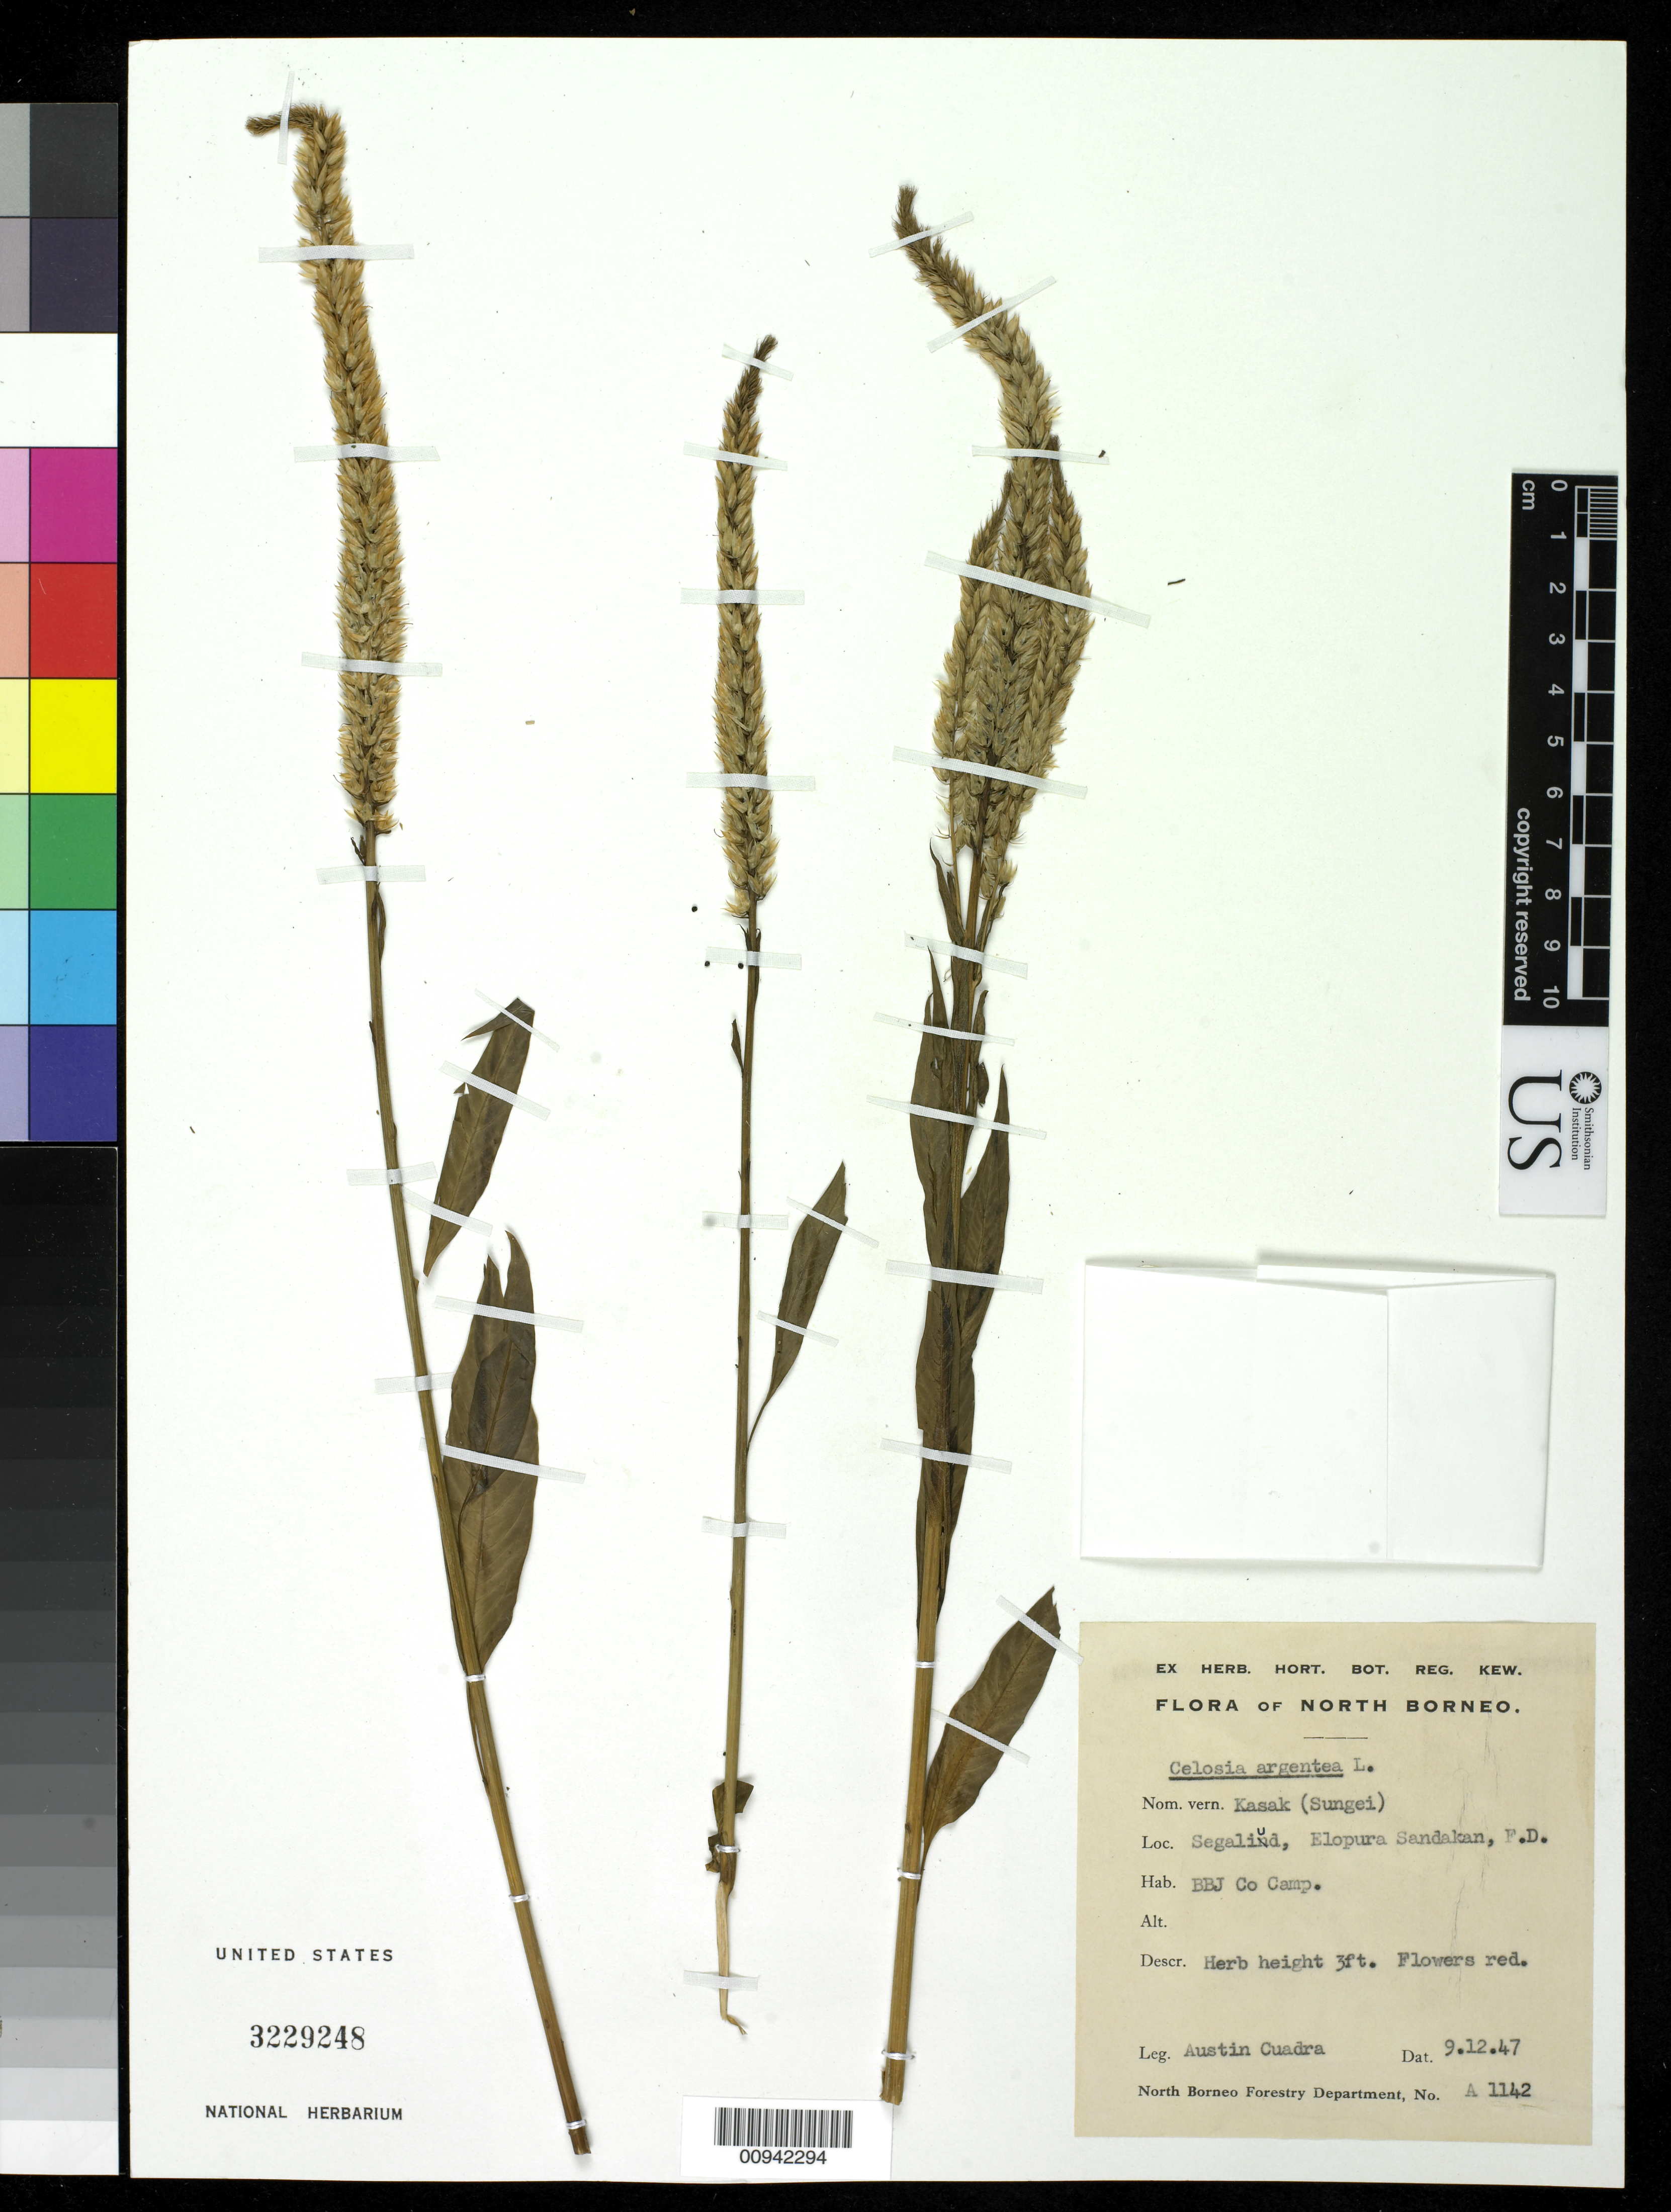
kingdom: Plantae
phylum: Tracheophyta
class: Magnoliopsida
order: Caryophyllales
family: Amaranthaceae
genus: Celosia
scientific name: Celosia argentea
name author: L.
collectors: A. Cuadra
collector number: A 1142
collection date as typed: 12 Sep 1947 or 09 Dec 1947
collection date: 1947-09-12 or 1947-12-09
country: Malaysia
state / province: Sabah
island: Borneo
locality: Segaliud, Eloooooopura Sandakan, F.D.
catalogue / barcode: US 3229248